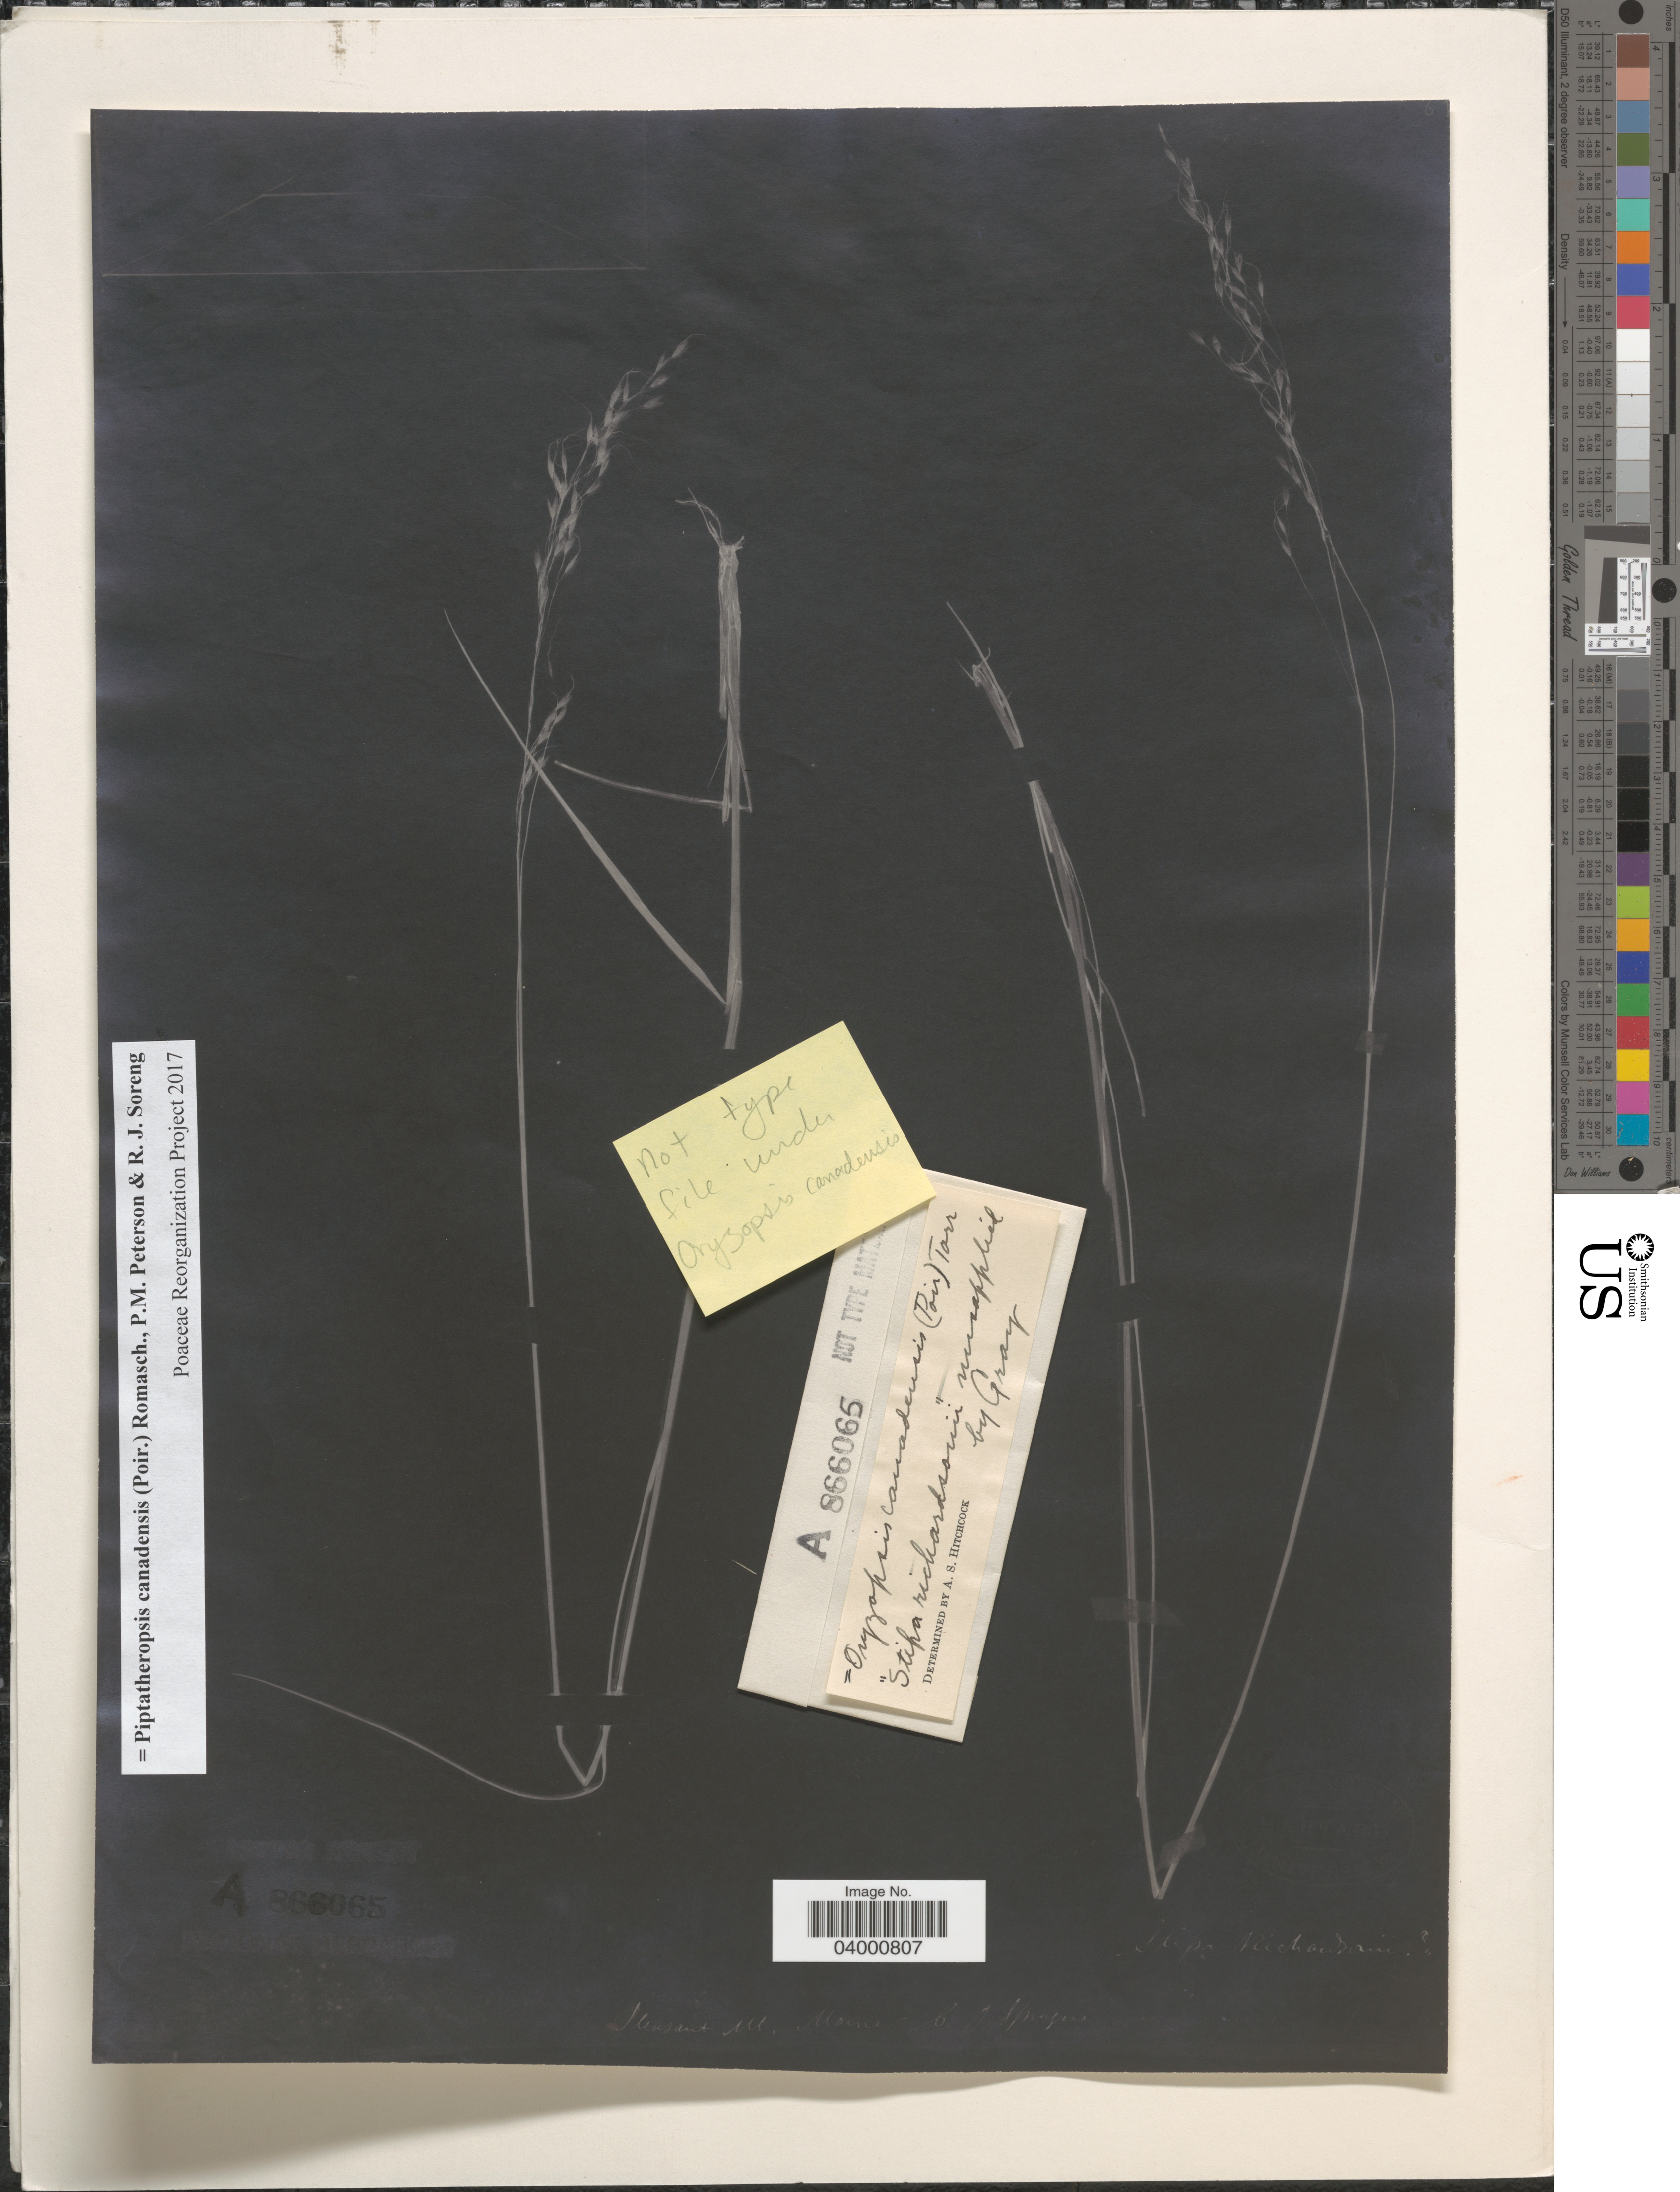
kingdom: Plantae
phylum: Tracheophyta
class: Liliopsida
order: Poales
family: Poaceae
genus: Piptatheropsis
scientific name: Piptatheropsis canadensis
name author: (Poir.) Romasch. et al.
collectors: C. J. Sprague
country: United States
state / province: Maine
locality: Pleasant Mt.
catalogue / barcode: US 866065